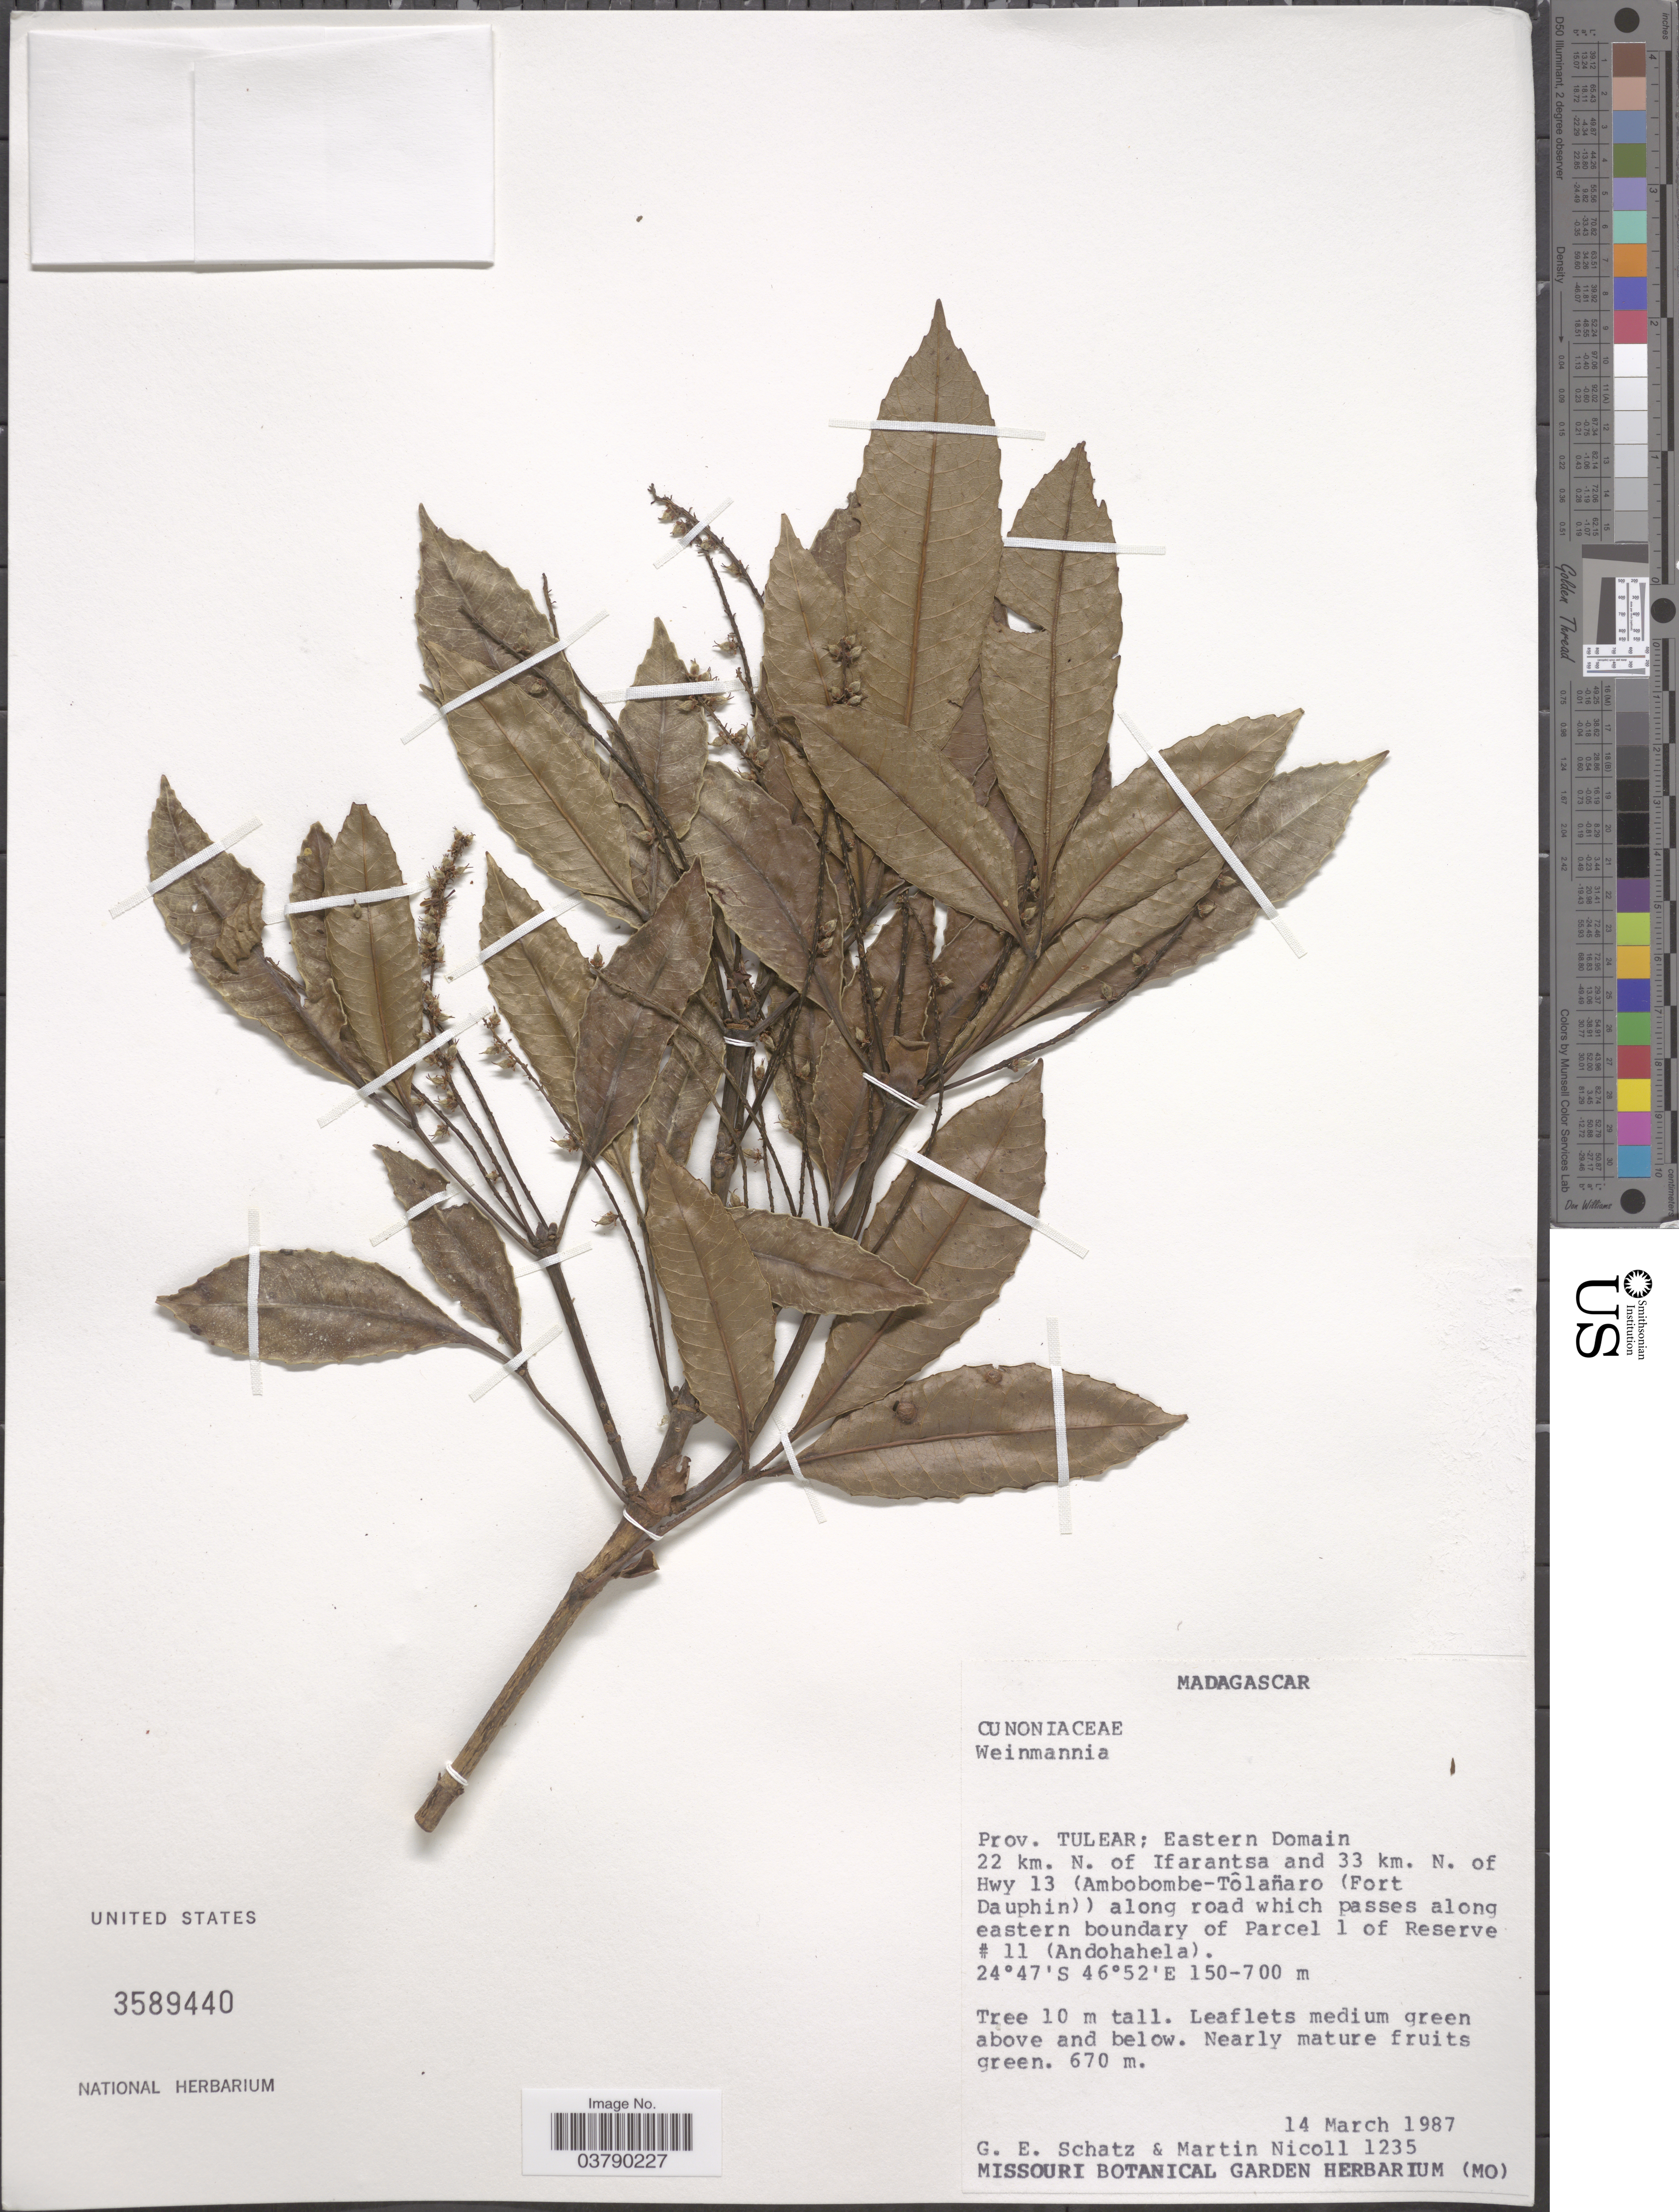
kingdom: Plantae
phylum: Tracheophyta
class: Magnoliopsida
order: Oxalidales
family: Cunoniaceae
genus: Pterophylla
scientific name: Pterophylla stenostachya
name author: (Baker) J. Bradford & Z.S. Rogers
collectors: G. Schatz & M. Nicoll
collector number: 1235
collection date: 1987-03-14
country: Madagascar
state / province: Anosy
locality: Prov. Tulear; Eastern Domain 22 km. N. of Ifarantsa and 33 km. N. of Hwy 13 (Ambobombe-Tôlanaro (Fort Dauphin)) along road which passes along eastern boundary of Parcel 1 of Reserve # 11 (Andohahela).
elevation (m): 150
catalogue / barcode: US 3589440